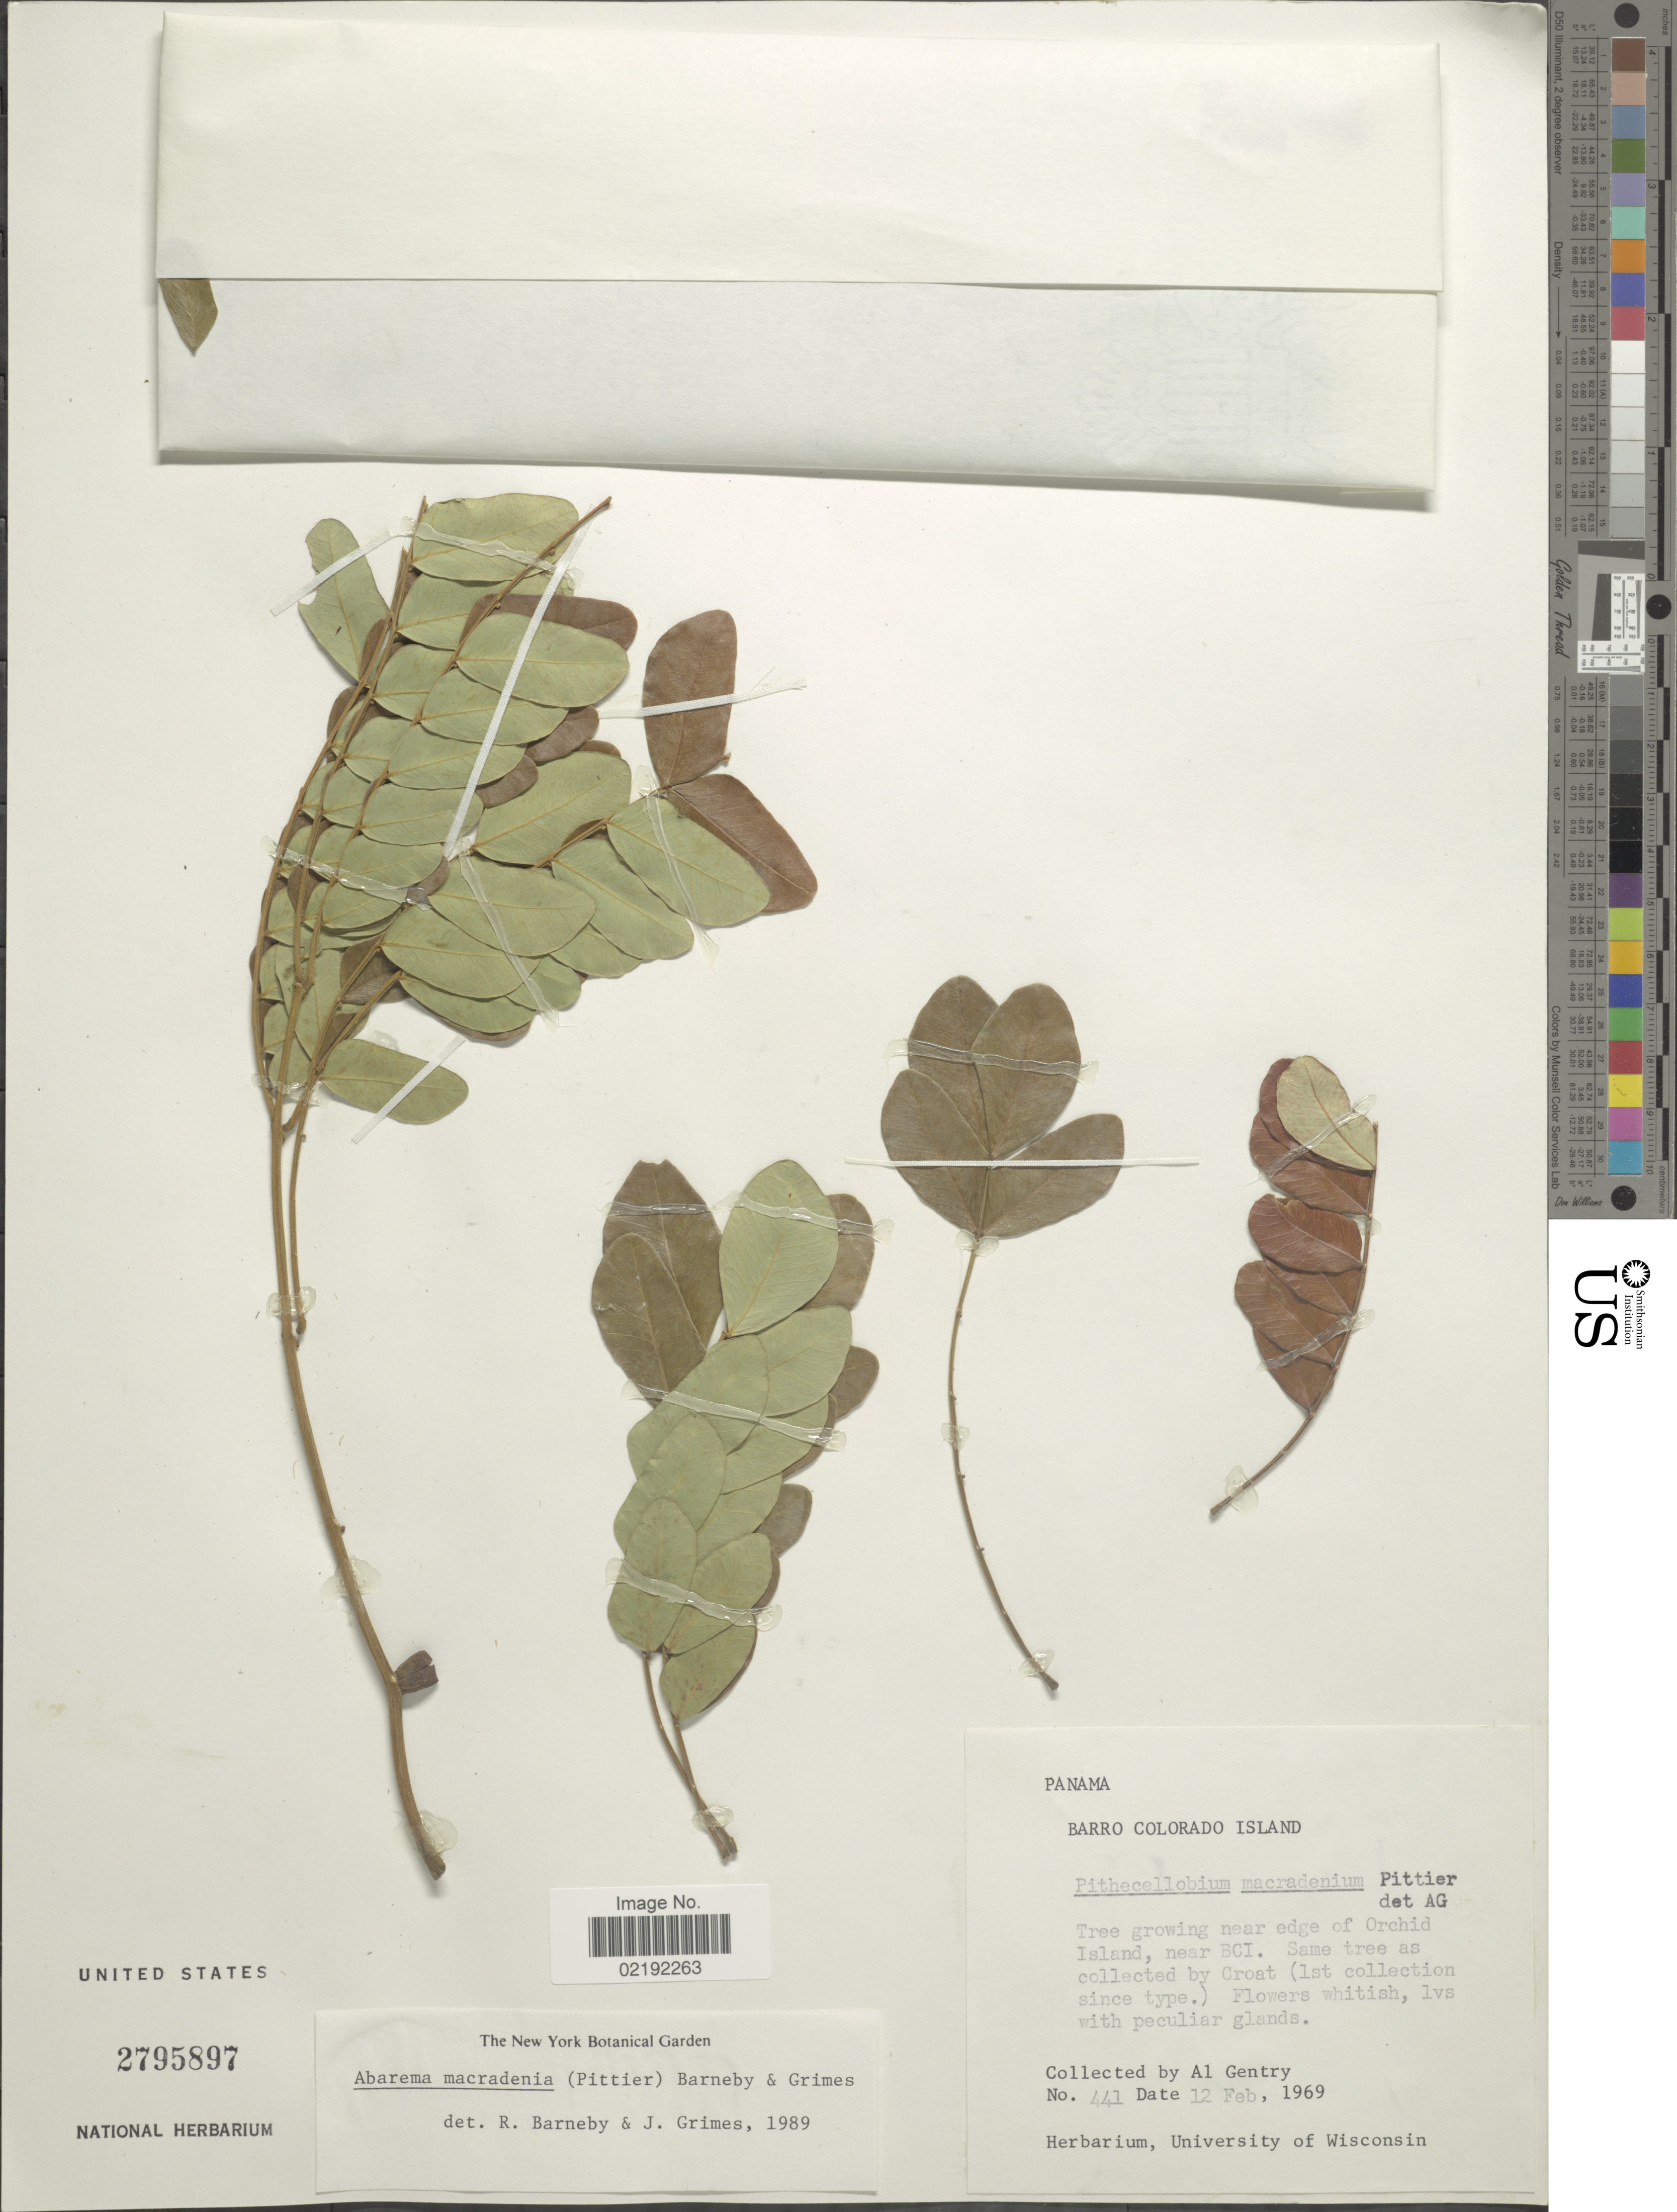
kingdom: Plantae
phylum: Tracheophyta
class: Magnoliopsida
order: Fabales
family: Fabaceae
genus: Abarema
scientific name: Abarema macradenia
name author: (Pittier) Barneby & J.W. Grimes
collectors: A. H. Gentry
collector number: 441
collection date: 1969-02-12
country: Panama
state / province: Panamá Oeste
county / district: Canal Zone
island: Orchid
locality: Barro Colorado Island, near edge of Orchid Island, near BCI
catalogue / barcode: US 2795897